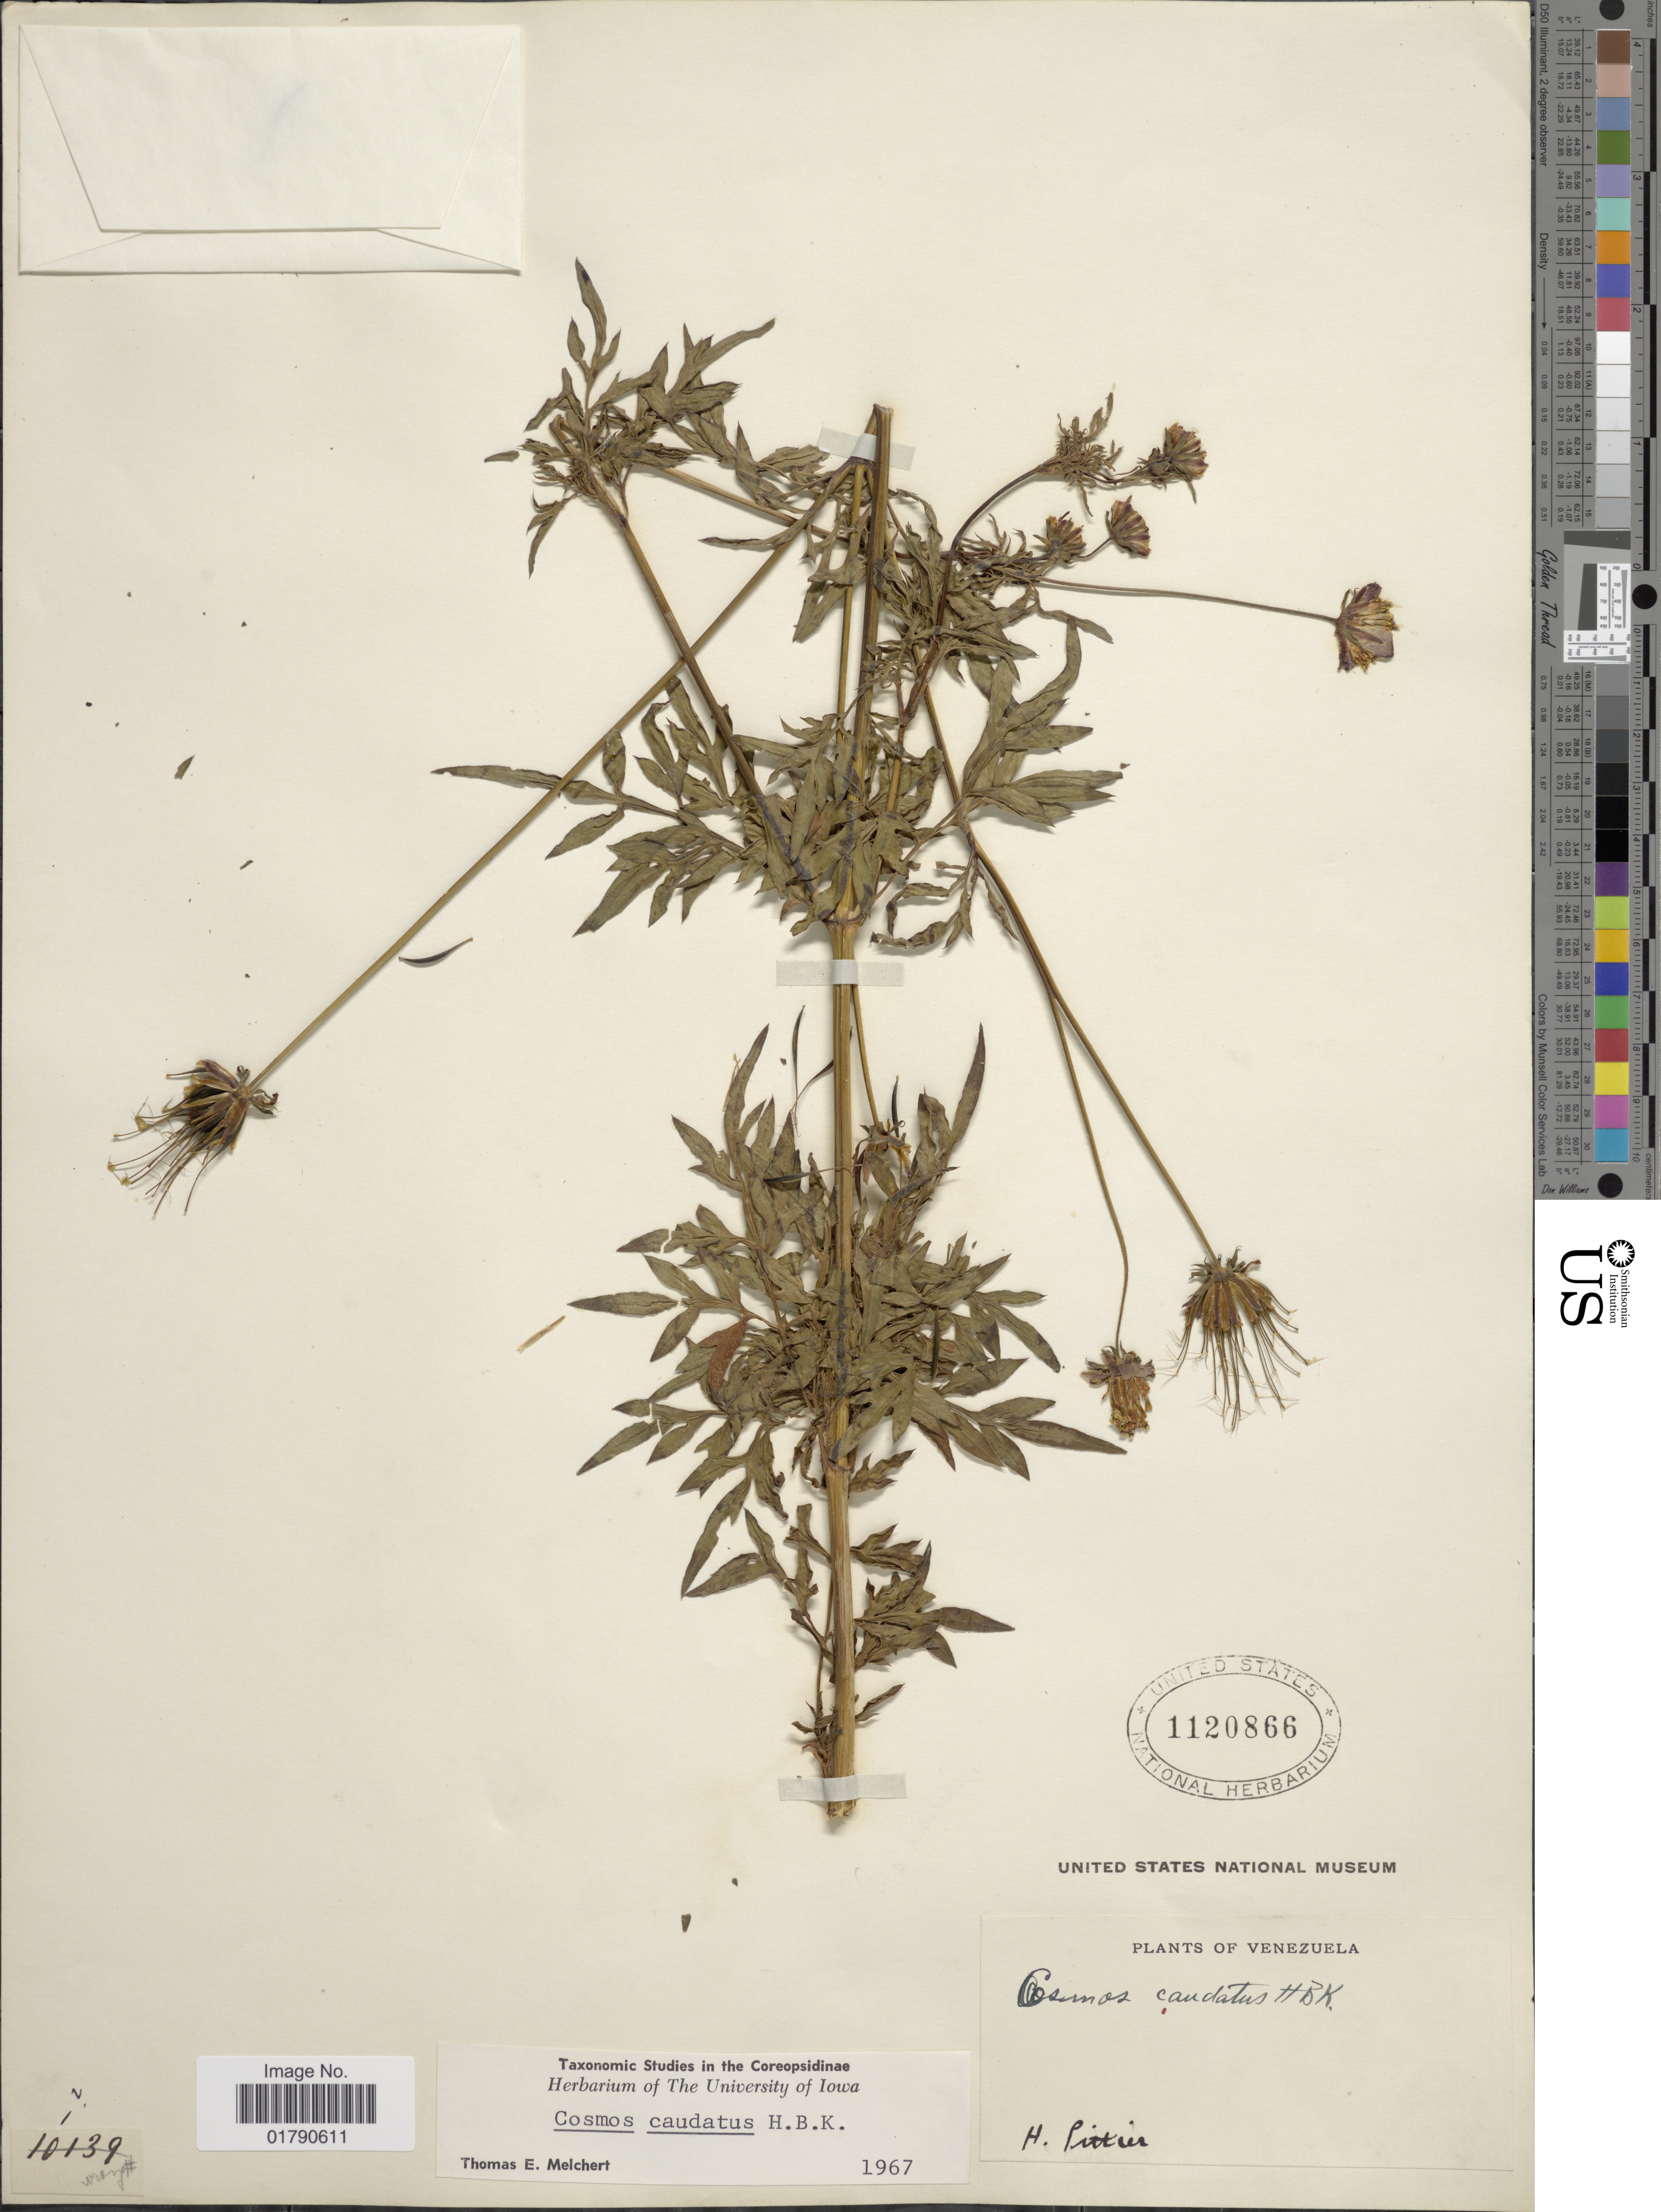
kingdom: Plantae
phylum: Tracheophyta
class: Magnoliopsida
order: Asterales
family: Asteraceae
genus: Cosmos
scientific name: Cosmos caudatus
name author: Kunth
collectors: H. F. Pittier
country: Venezuela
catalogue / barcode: US 1120866